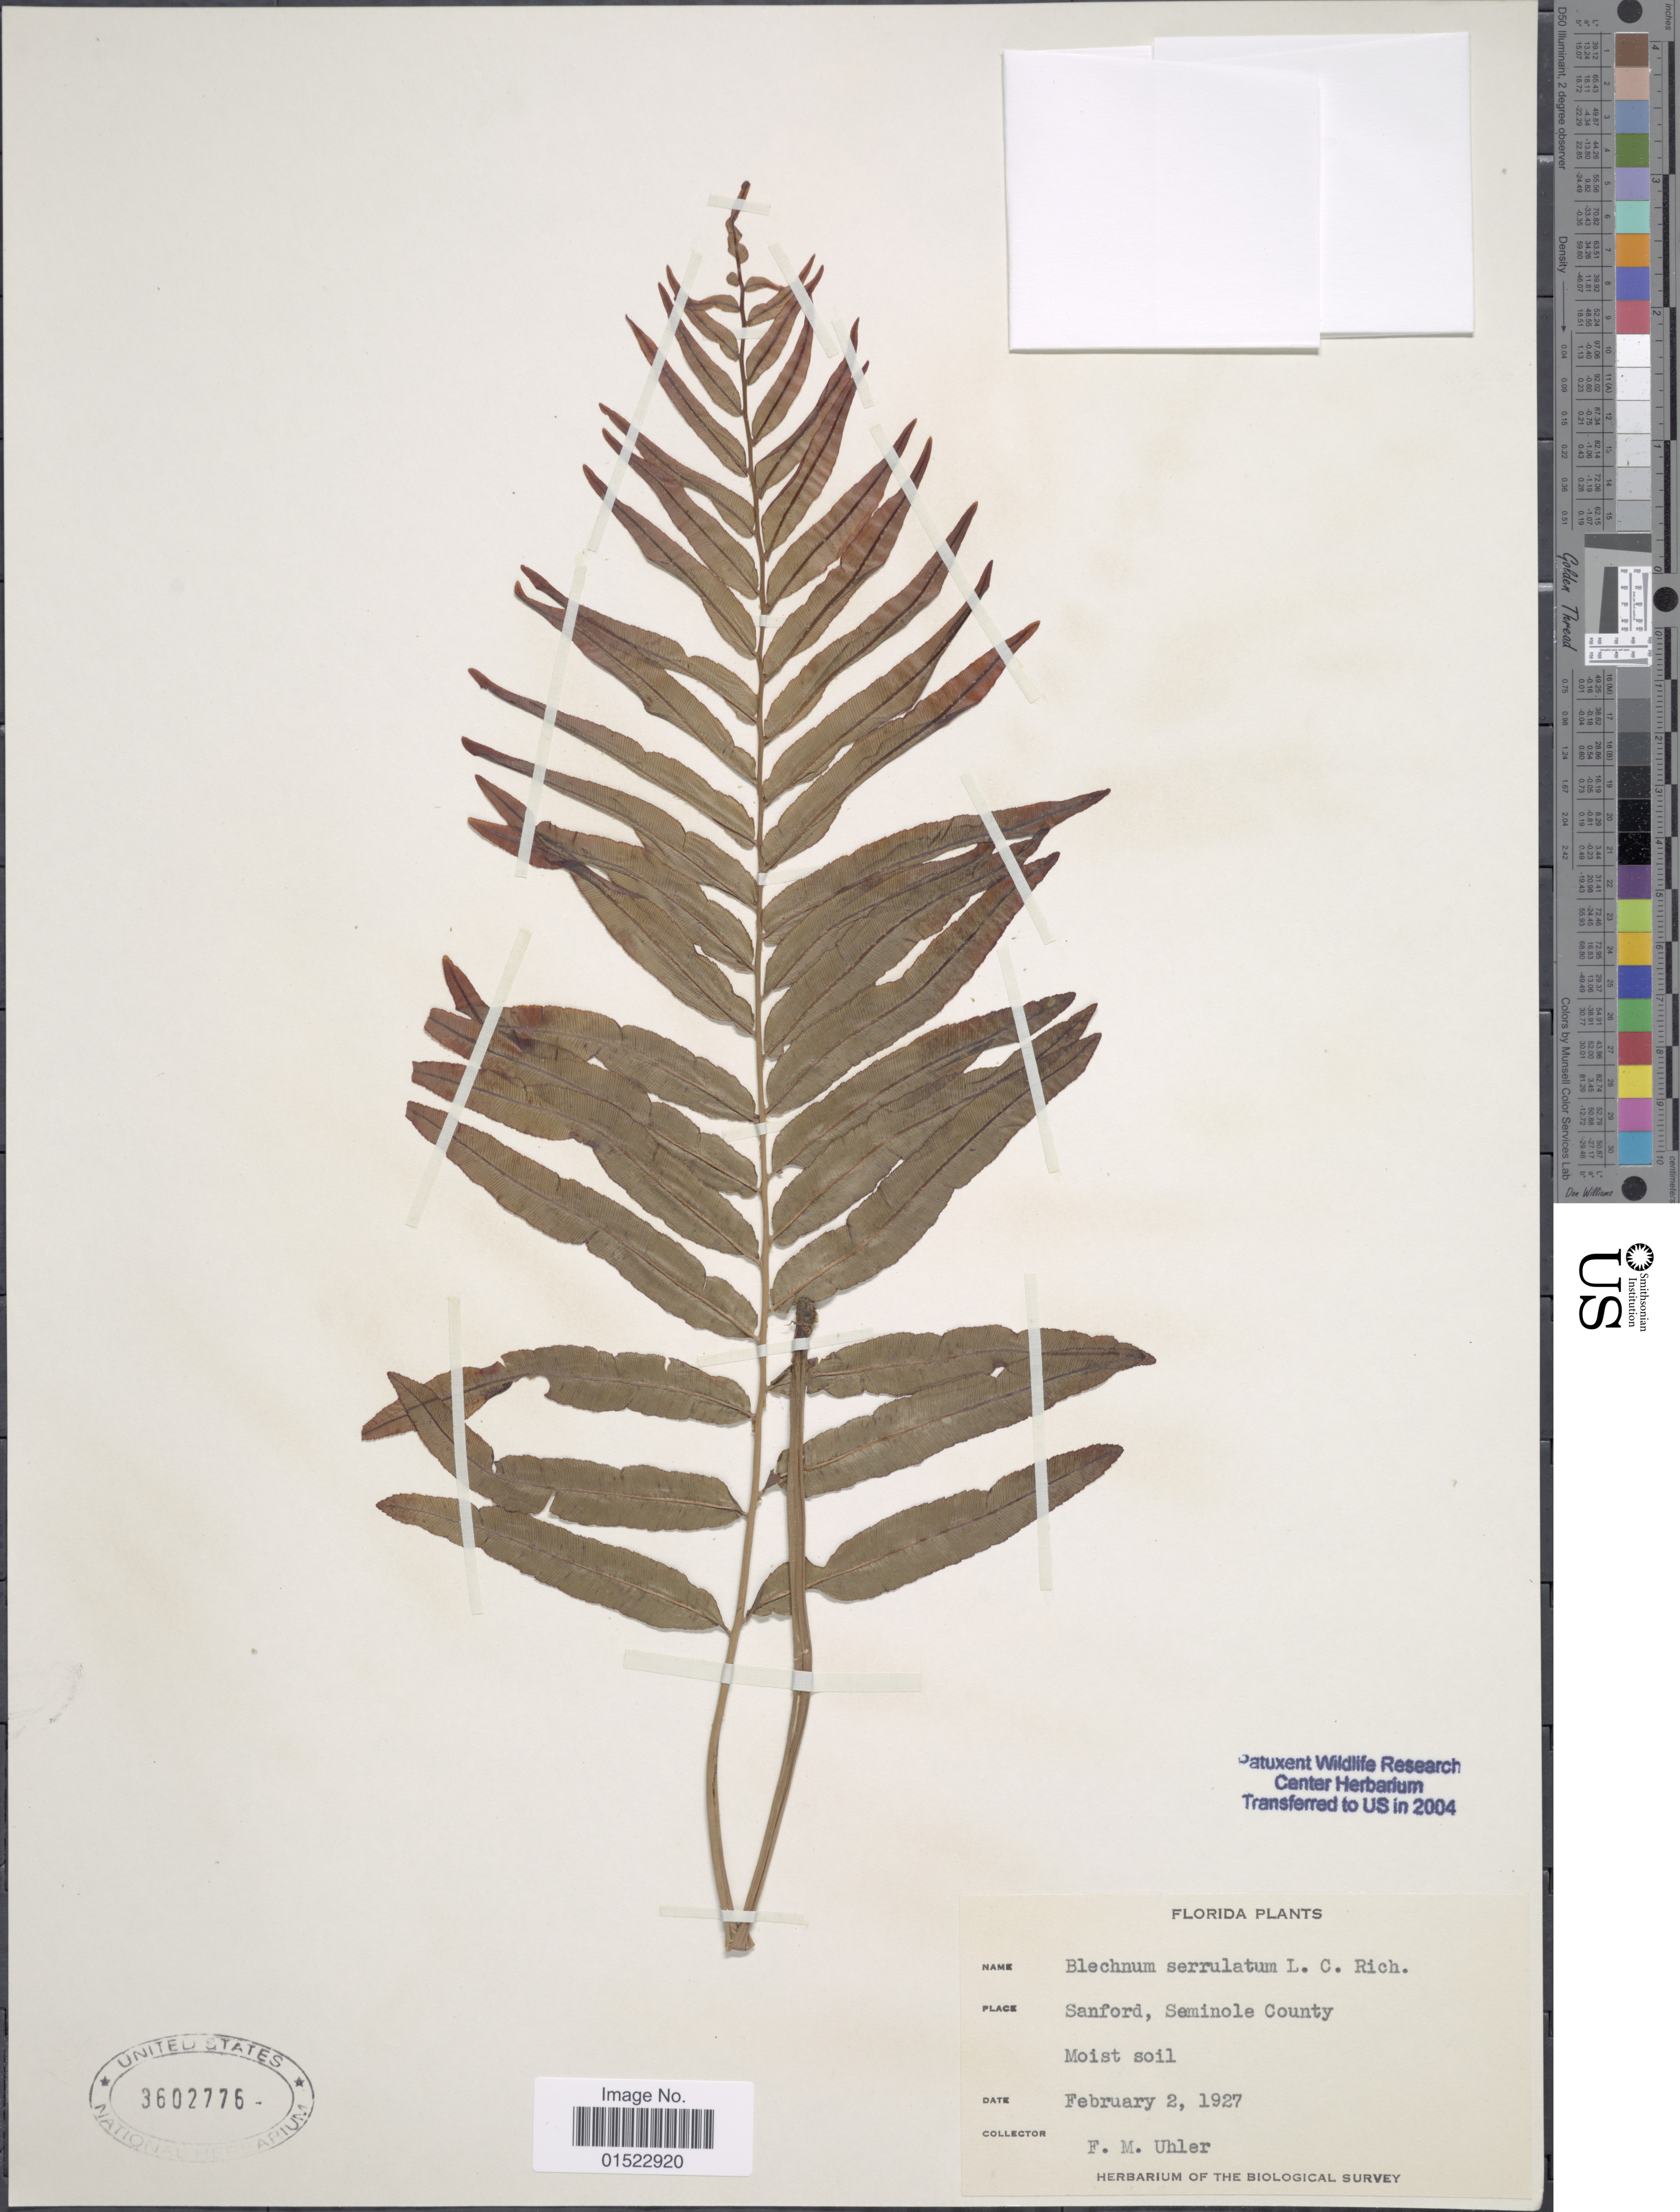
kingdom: Plantae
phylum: Tracheophyta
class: Polypodiopsida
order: Polypodiales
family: Blechnaceae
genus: Telmatoblechnum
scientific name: Telmatoblechnum serrulatum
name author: (Rich.) Perrie et al.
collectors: F. M. Uhler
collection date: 1927-02-02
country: United States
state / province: Florida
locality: Sanford, Seminole County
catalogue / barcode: US 3602776